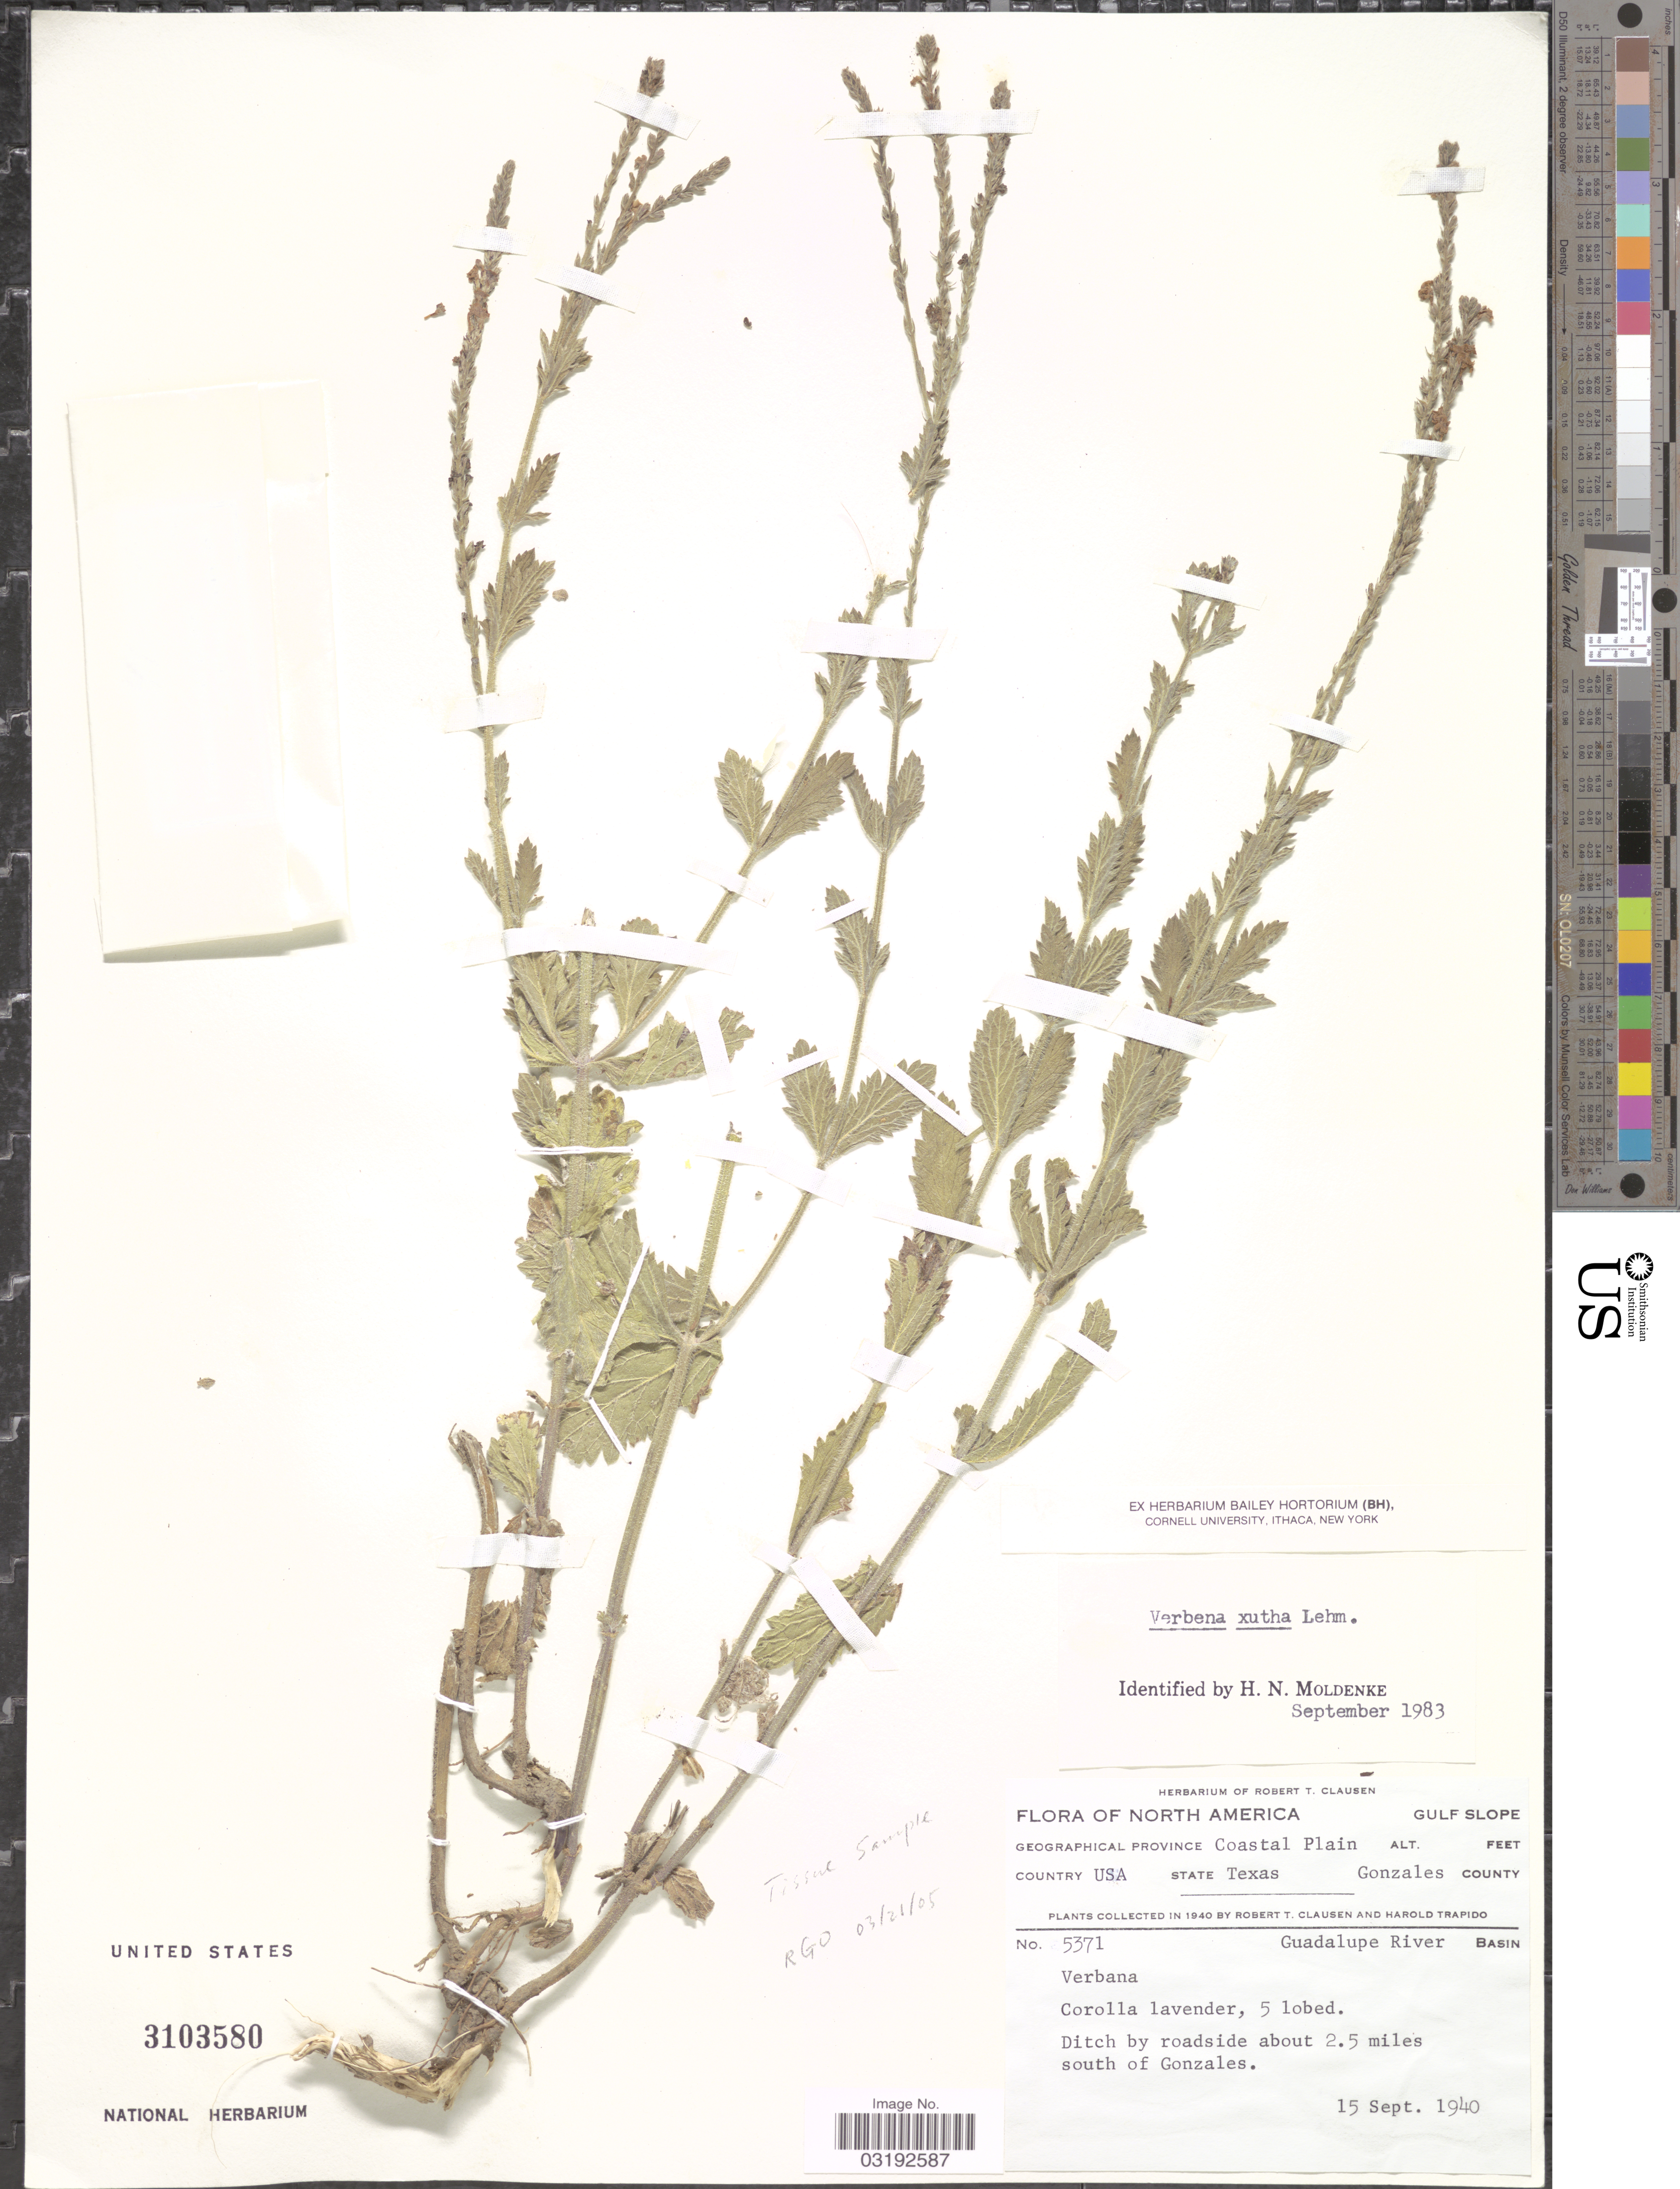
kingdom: Plantae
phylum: Tracheophyta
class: Magnoliopsida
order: Lamiales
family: Verbenaceae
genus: Verbena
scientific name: Verbena xutha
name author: Lehm.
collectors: R. T. Clausen & H. Trapido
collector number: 5371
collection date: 1940-09-15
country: United States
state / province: Texas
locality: Gulf Slope. Geographical Province Coastal Plain. Gonzales County. Guadelupe River Basin. Ditch by roadside about 2.5 miles south of Gonzales.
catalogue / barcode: US 3103580